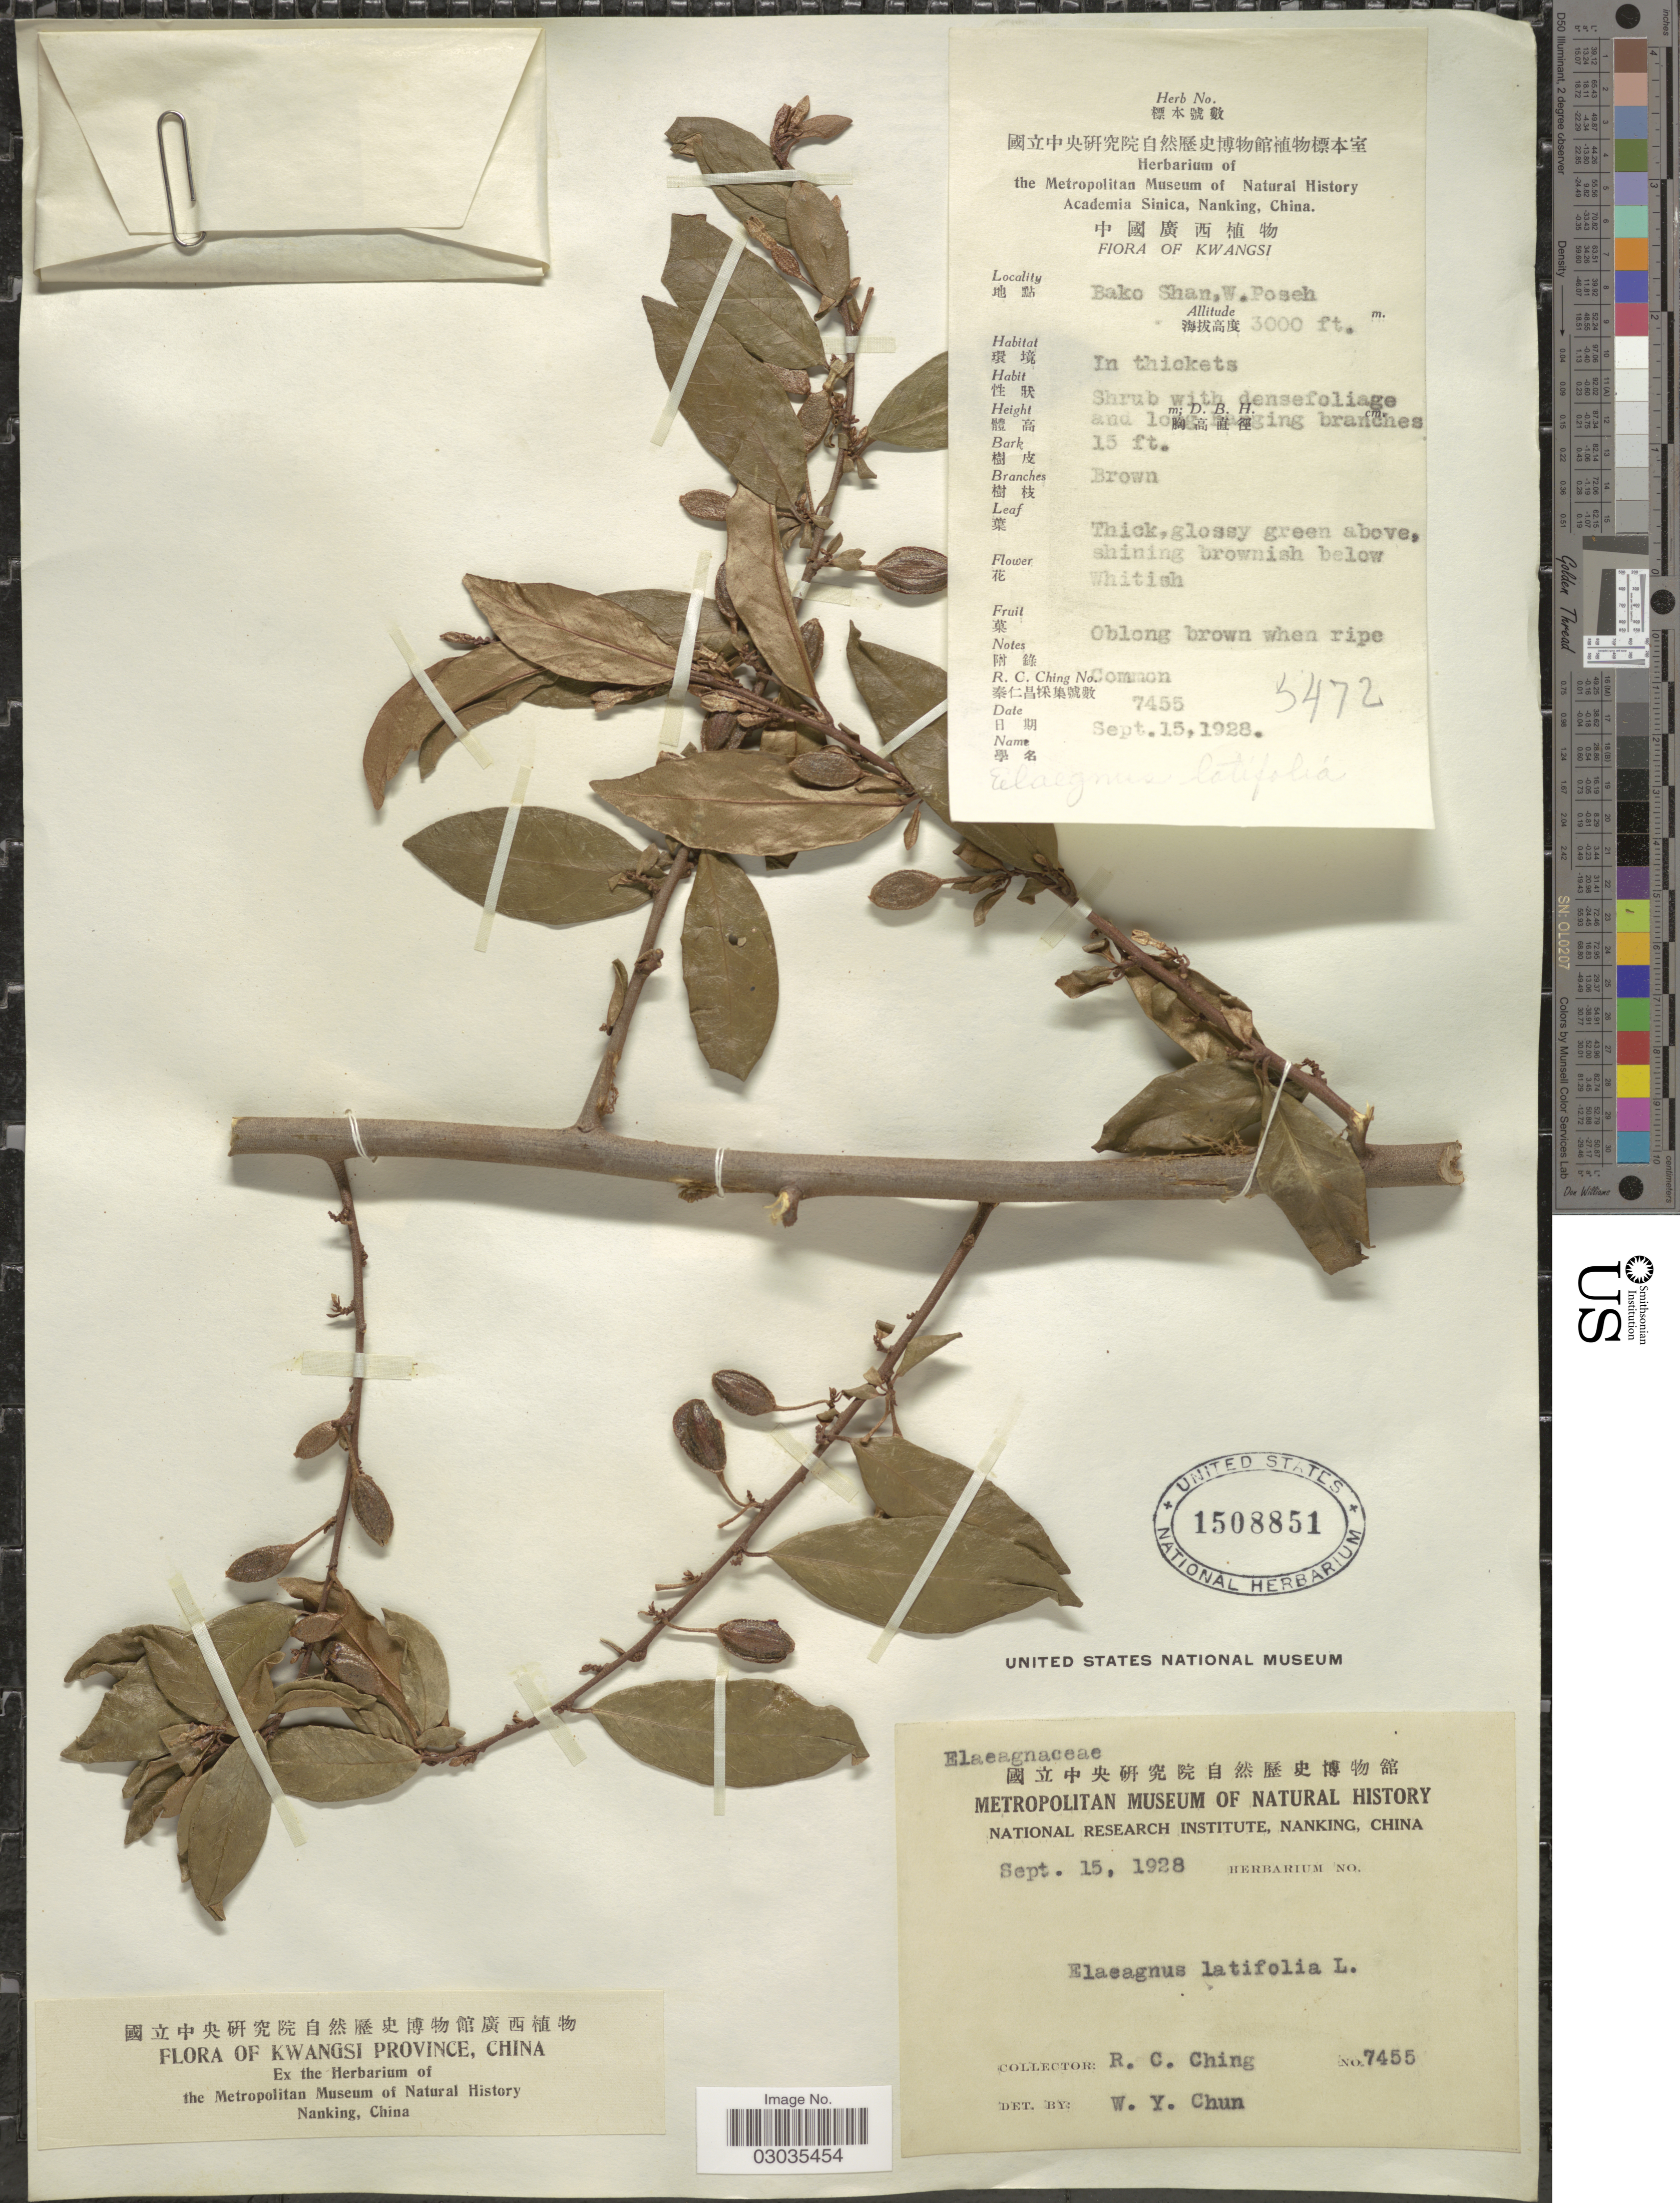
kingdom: Plantae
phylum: Tracheophyta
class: Magnoliopsida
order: Rosales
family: Elaeagnaceae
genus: Elaeagnus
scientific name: Elaeagnus latifolia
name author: L.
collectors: R. C. Ching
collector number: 7455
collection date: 1928-09-15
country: China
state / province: Guangxi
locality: Kwangsi Province. Kwangsi, Bako Shan, W. Poseh.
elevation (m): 914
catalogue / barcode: US 1508851